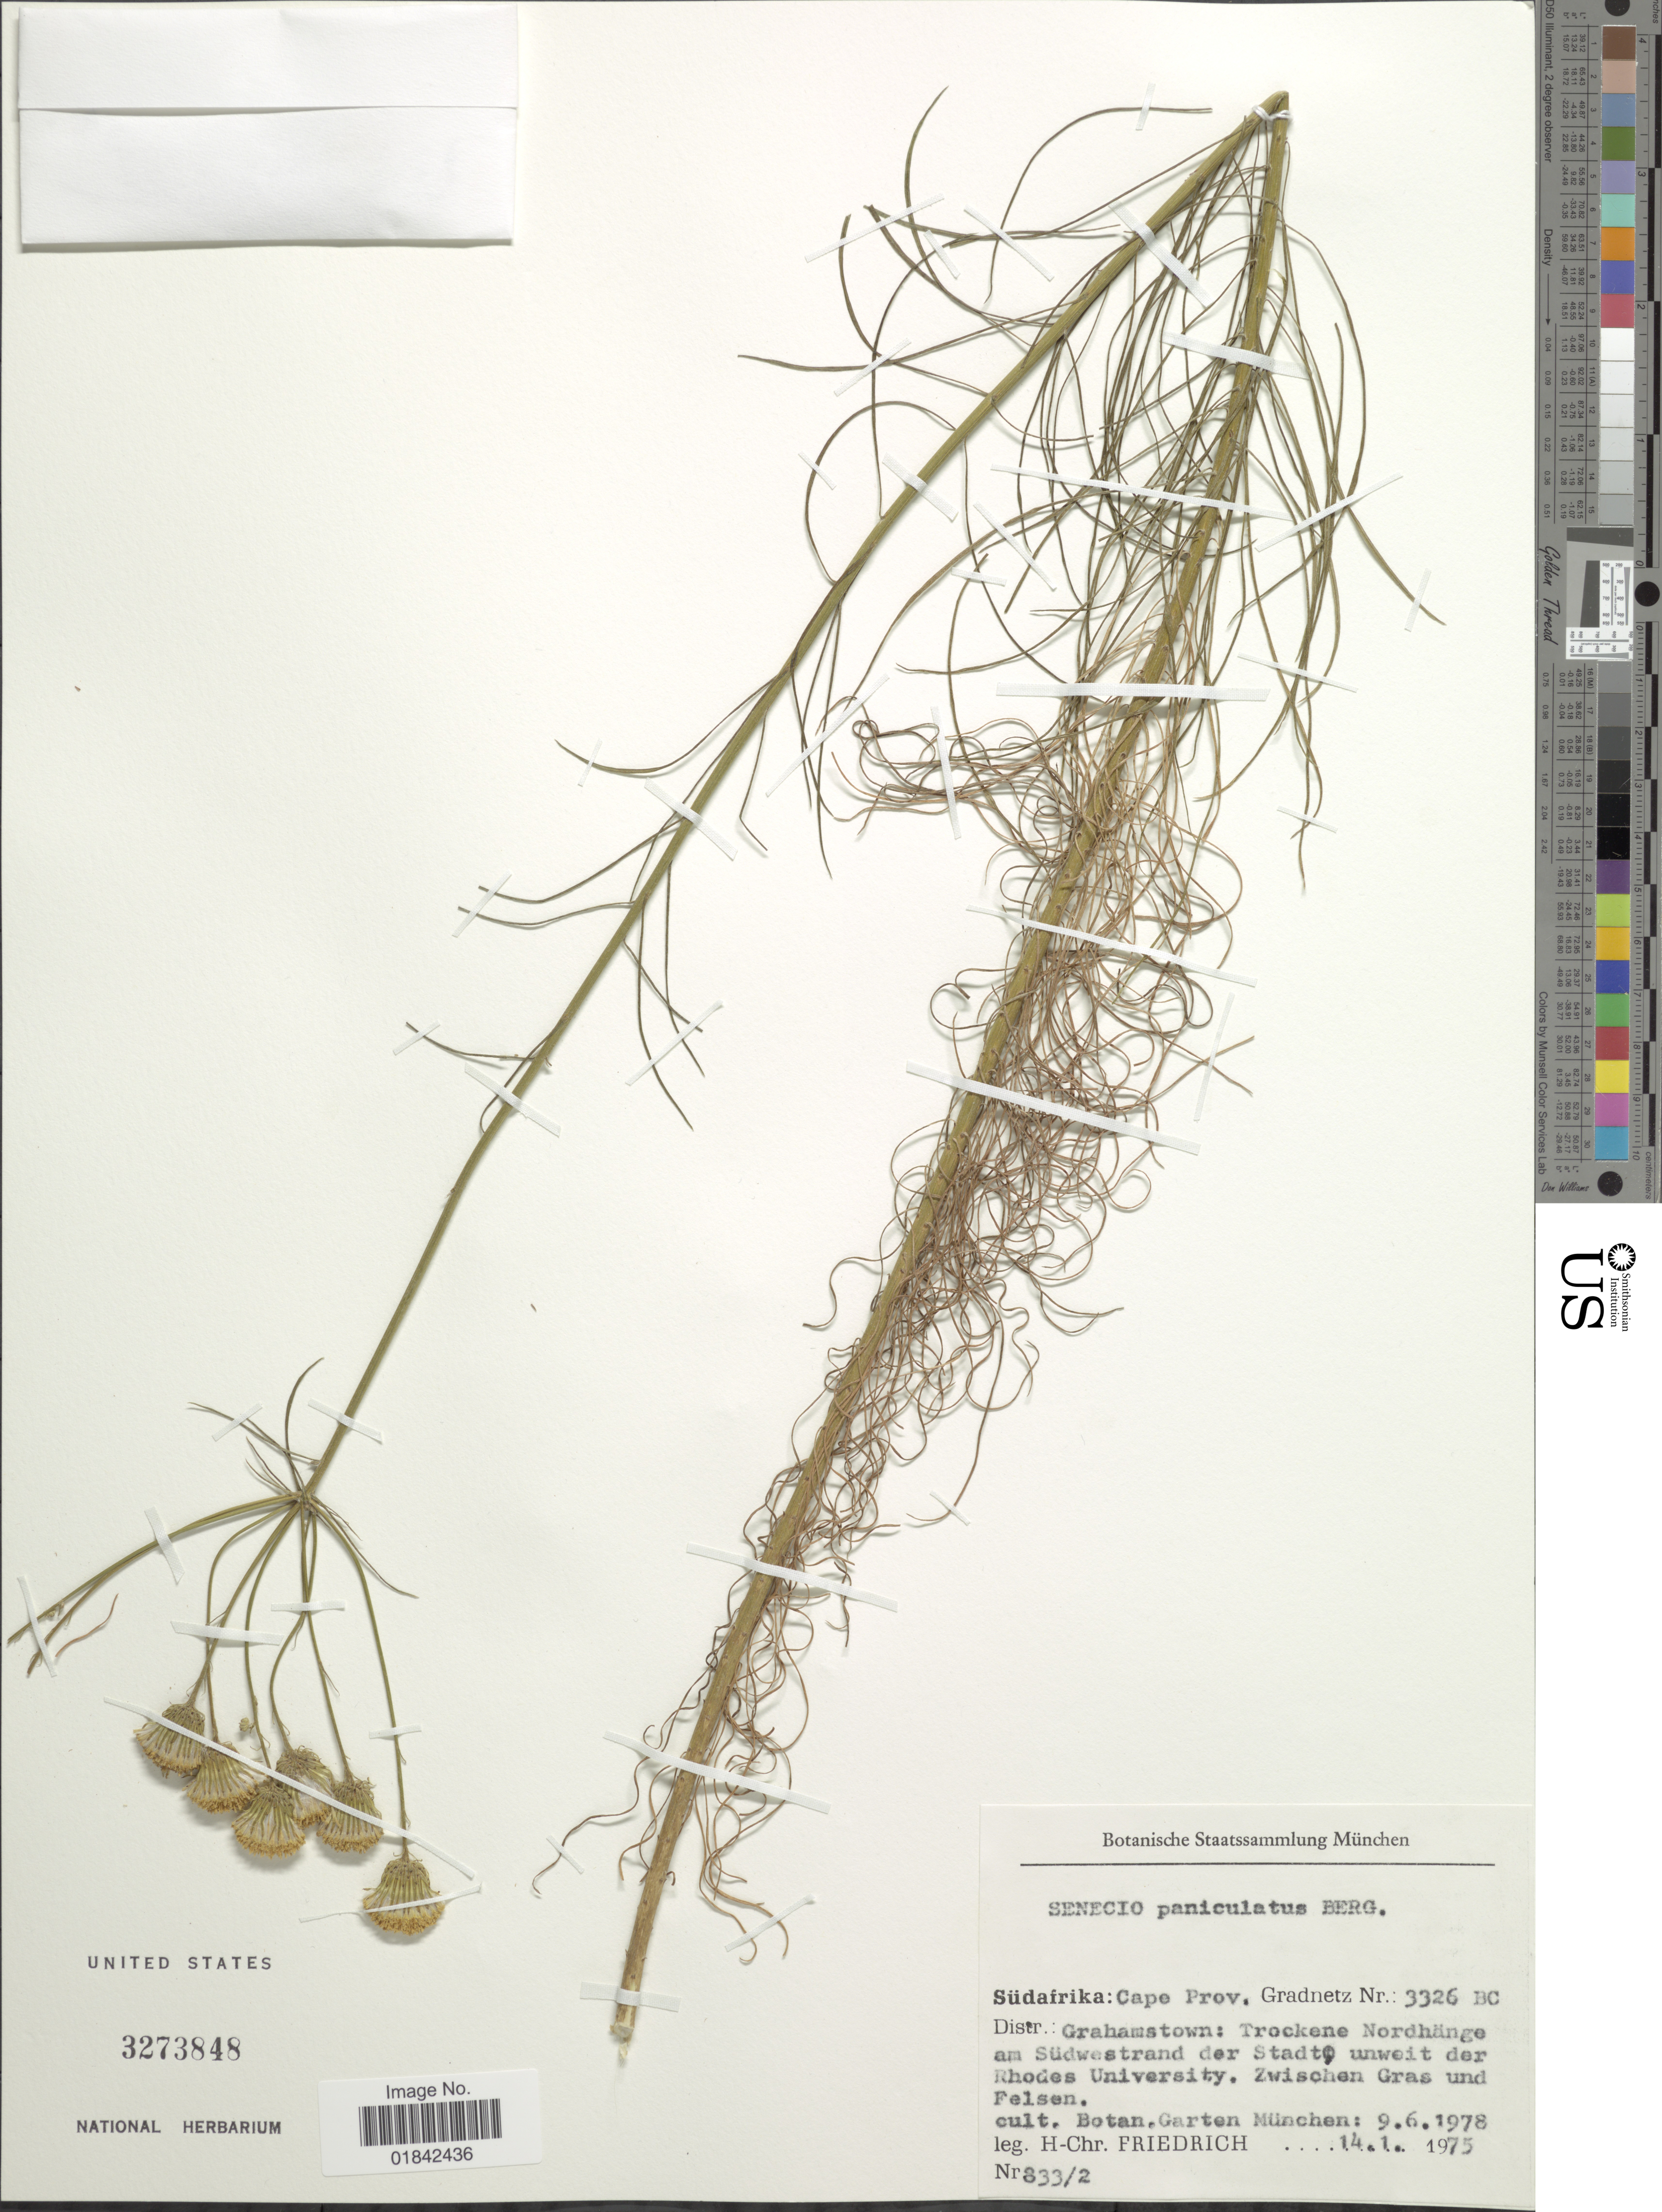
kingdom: Plantae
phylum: Tracheophyta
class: Magnoliopsida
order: Asterales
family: Asteraceae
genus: Senecio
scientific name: Senecio paniculatus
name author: P.J. Bergius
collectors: H. Friedrich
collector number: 833/2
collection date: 1978-06-09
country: Germany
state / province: Bayern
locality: Botan. Garten München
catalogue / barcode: US 3273848